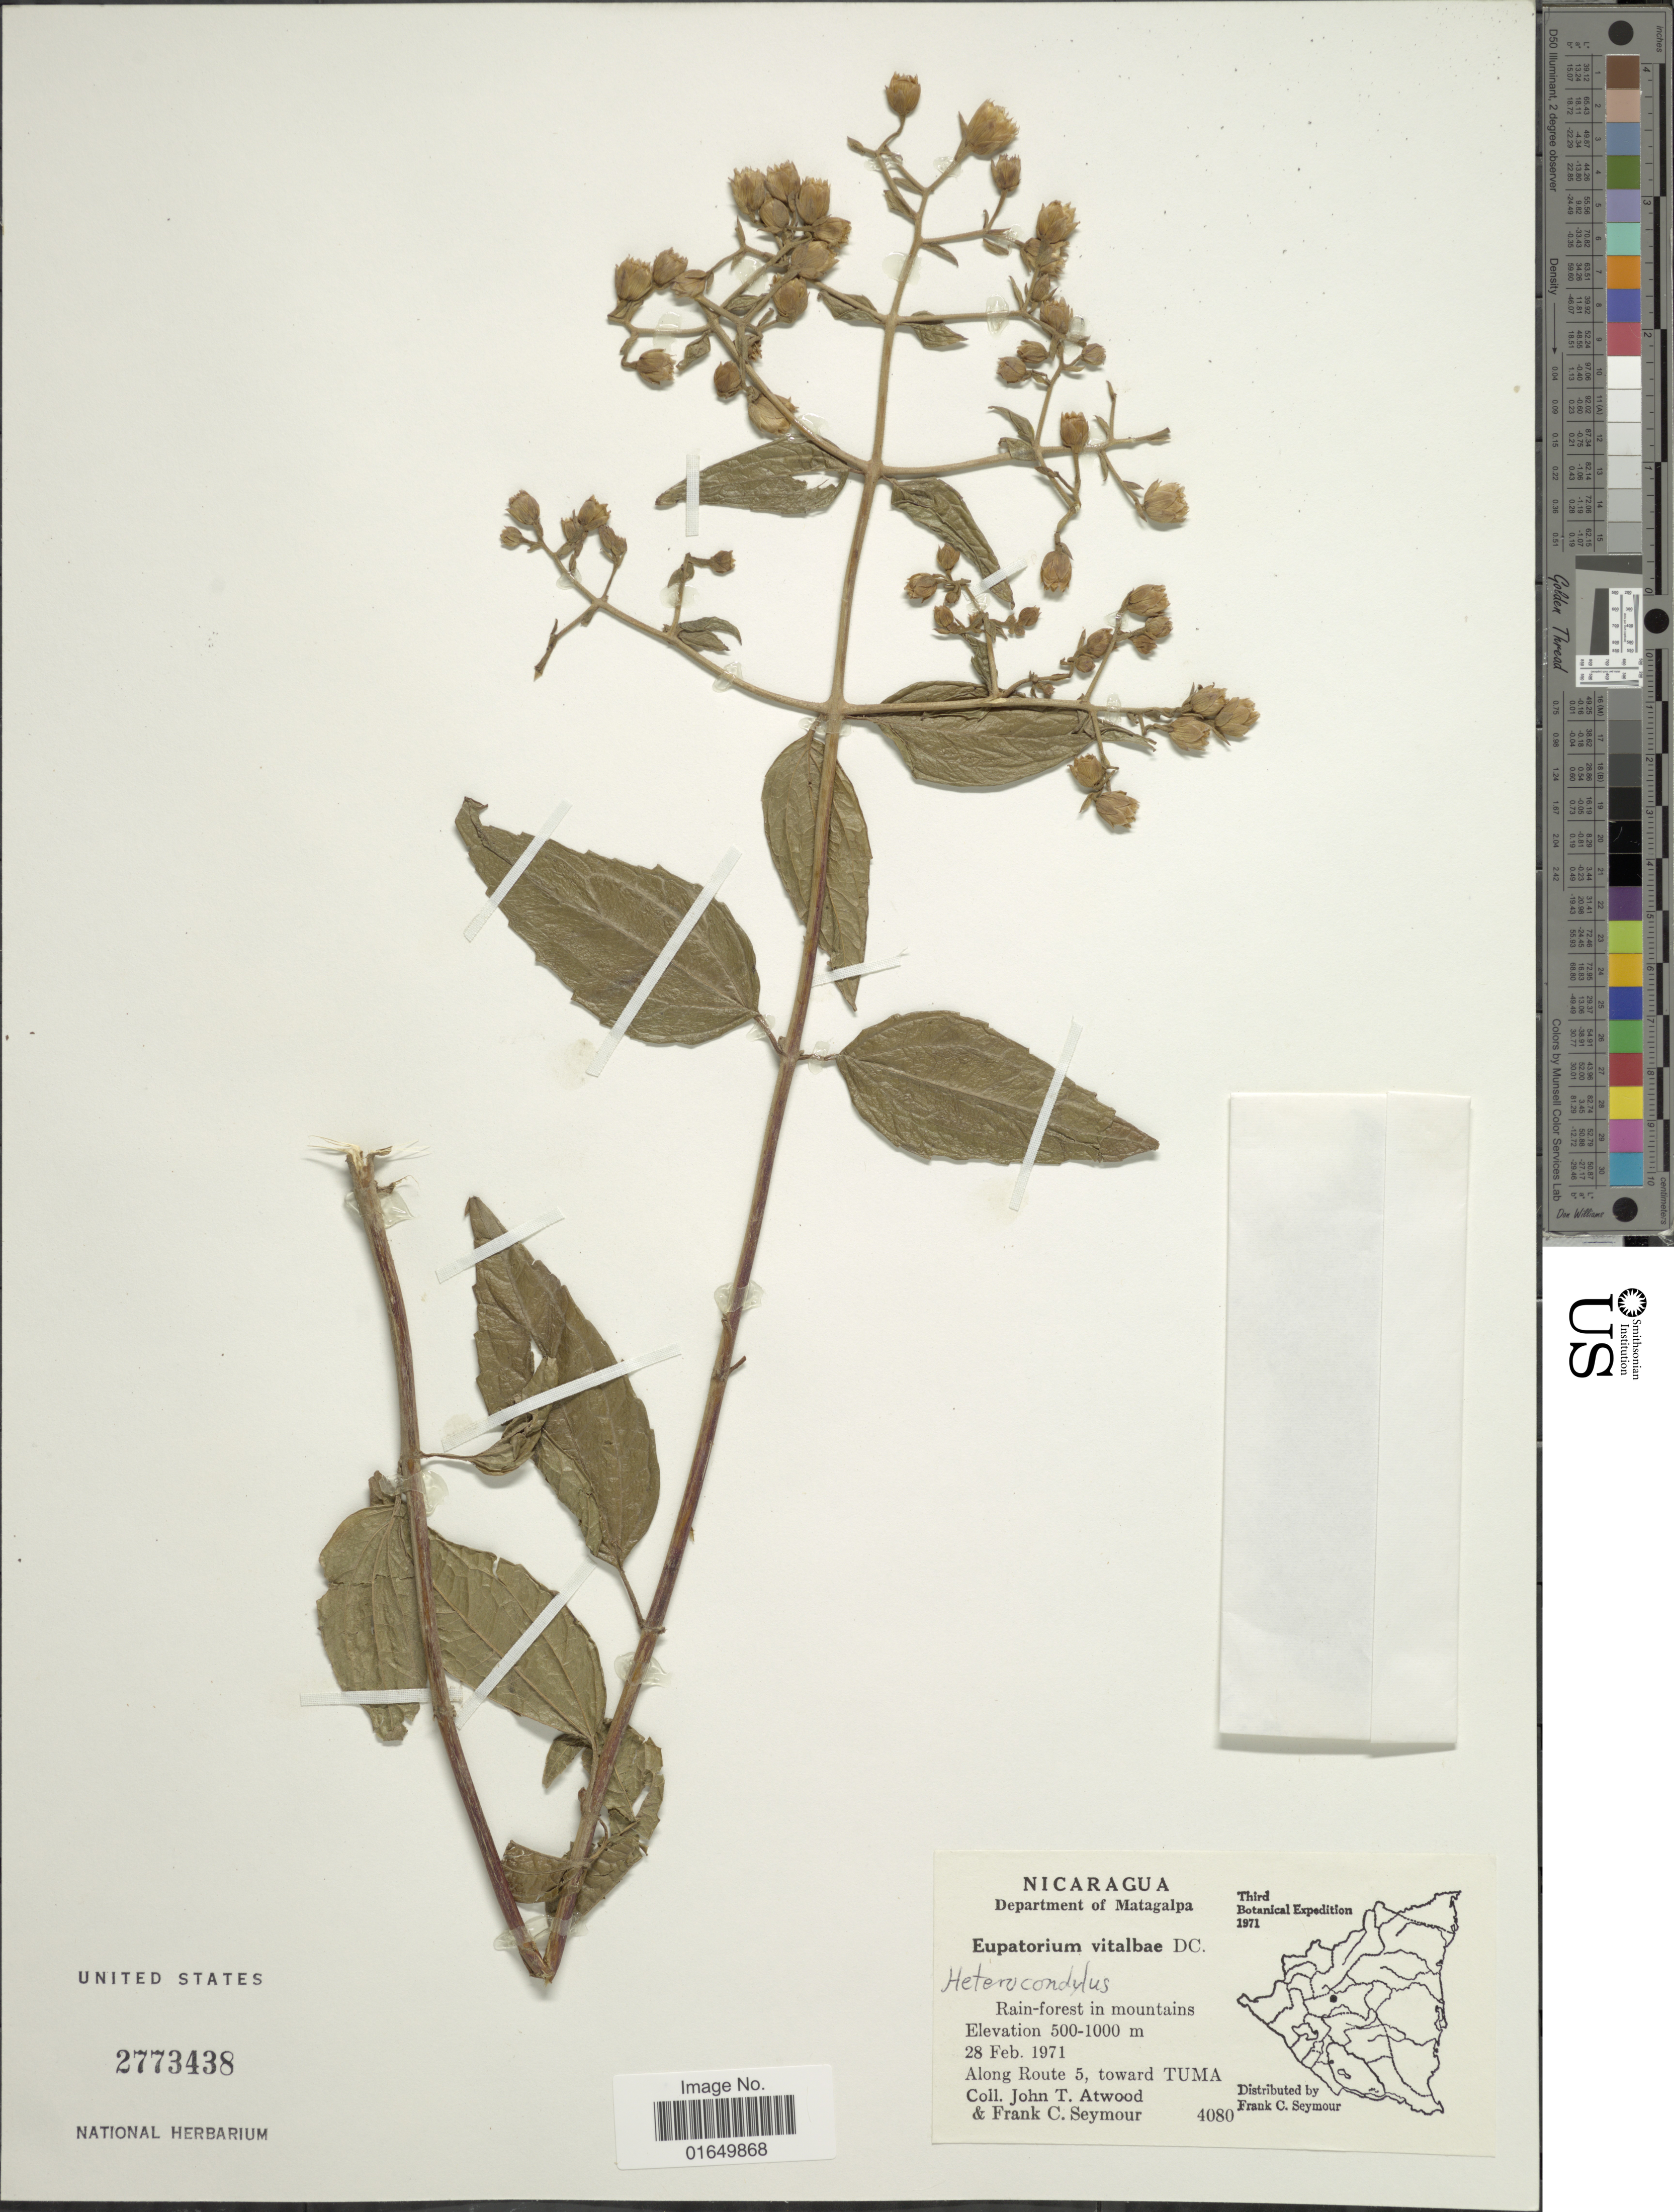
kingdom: Plantae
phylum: Tracheophyta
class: Magnoliopsida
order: Asterales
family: Asteraceae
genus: Heterocondylus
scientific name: Heterocondylus vitalbae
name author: (DC.) R.M. King & H. Rob.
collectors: J. T. Atwood & F. C. Seymour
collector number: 4080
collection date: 1971-02-28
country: Nicaragua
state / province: Matagalpa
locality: Along Route 5, toward Tuma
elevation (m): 500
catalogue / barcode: US 2773438